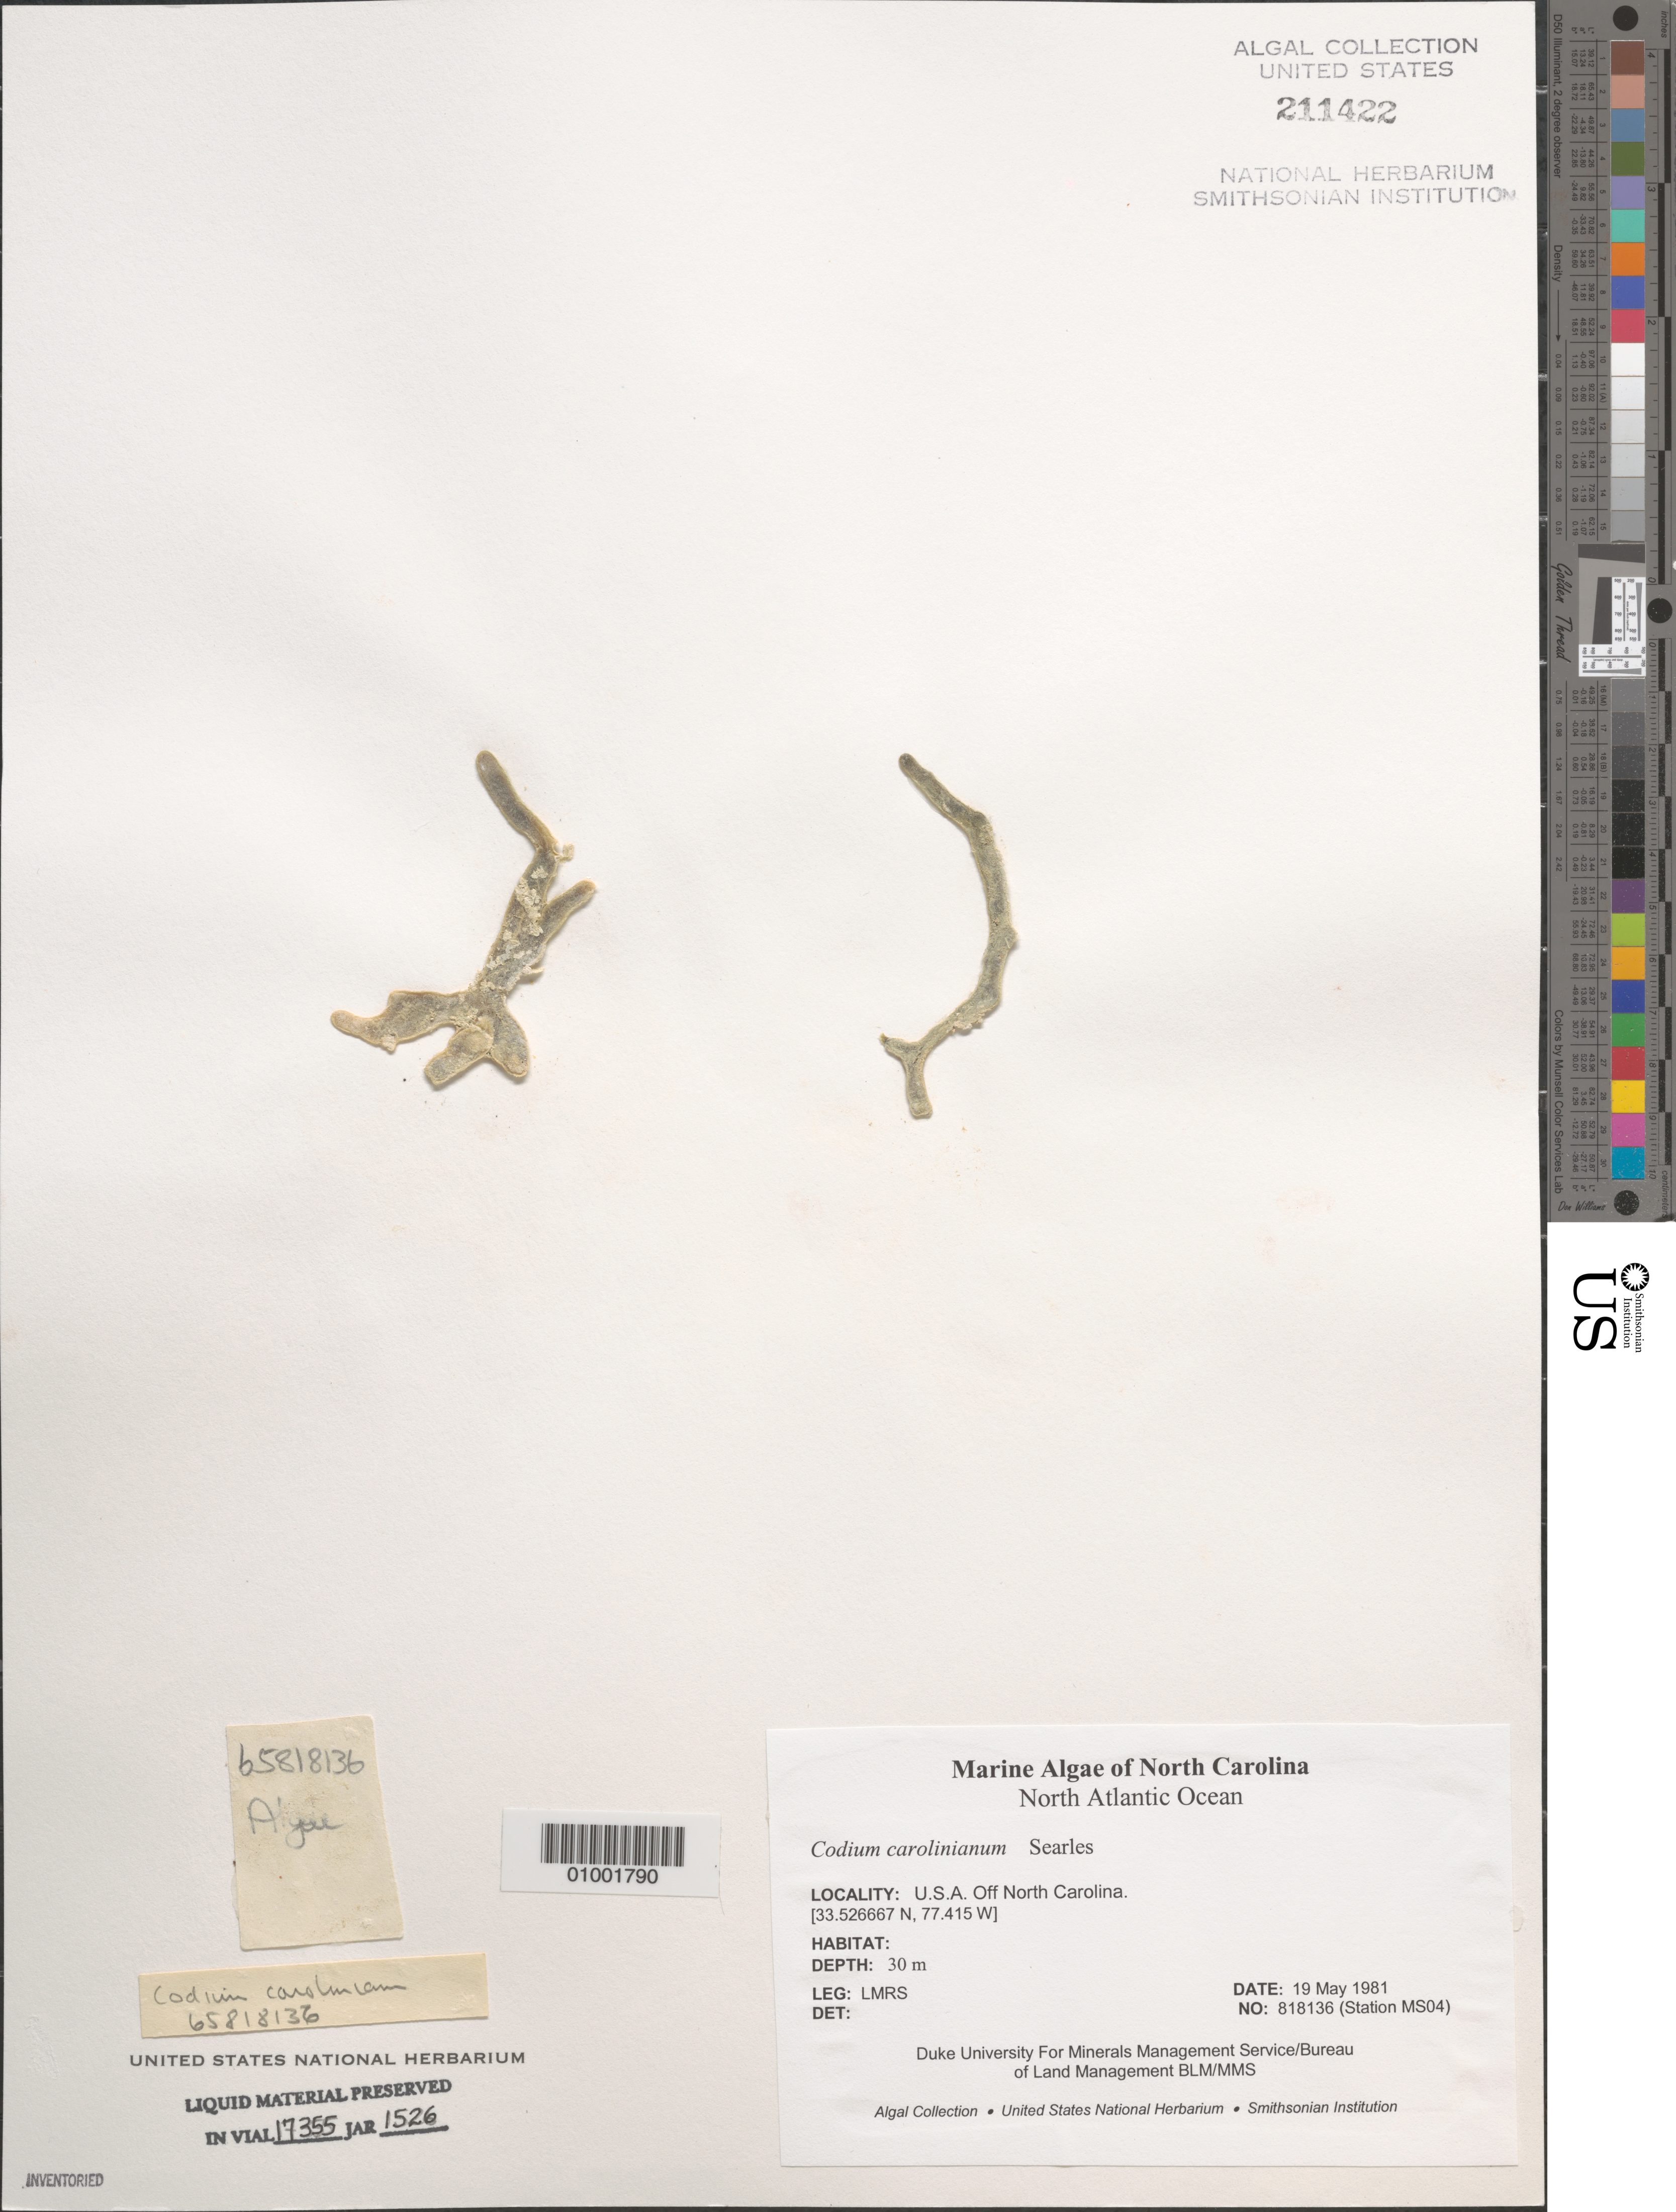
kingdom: Plantae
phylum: Chlorophyta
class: Ulvophyceae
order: Bryopsidales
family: Codiaceae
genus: Codium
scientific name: Codium carolinianum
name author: Searles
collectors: LMRS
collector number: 818136 (MS04)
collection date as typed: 19 May 1981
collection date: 1981-05-19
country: United States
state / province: North Carolina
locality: North Atlantic Ocean off North Carolina coast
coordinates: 33.526667 N, 77.415 W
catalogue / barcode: US 211422